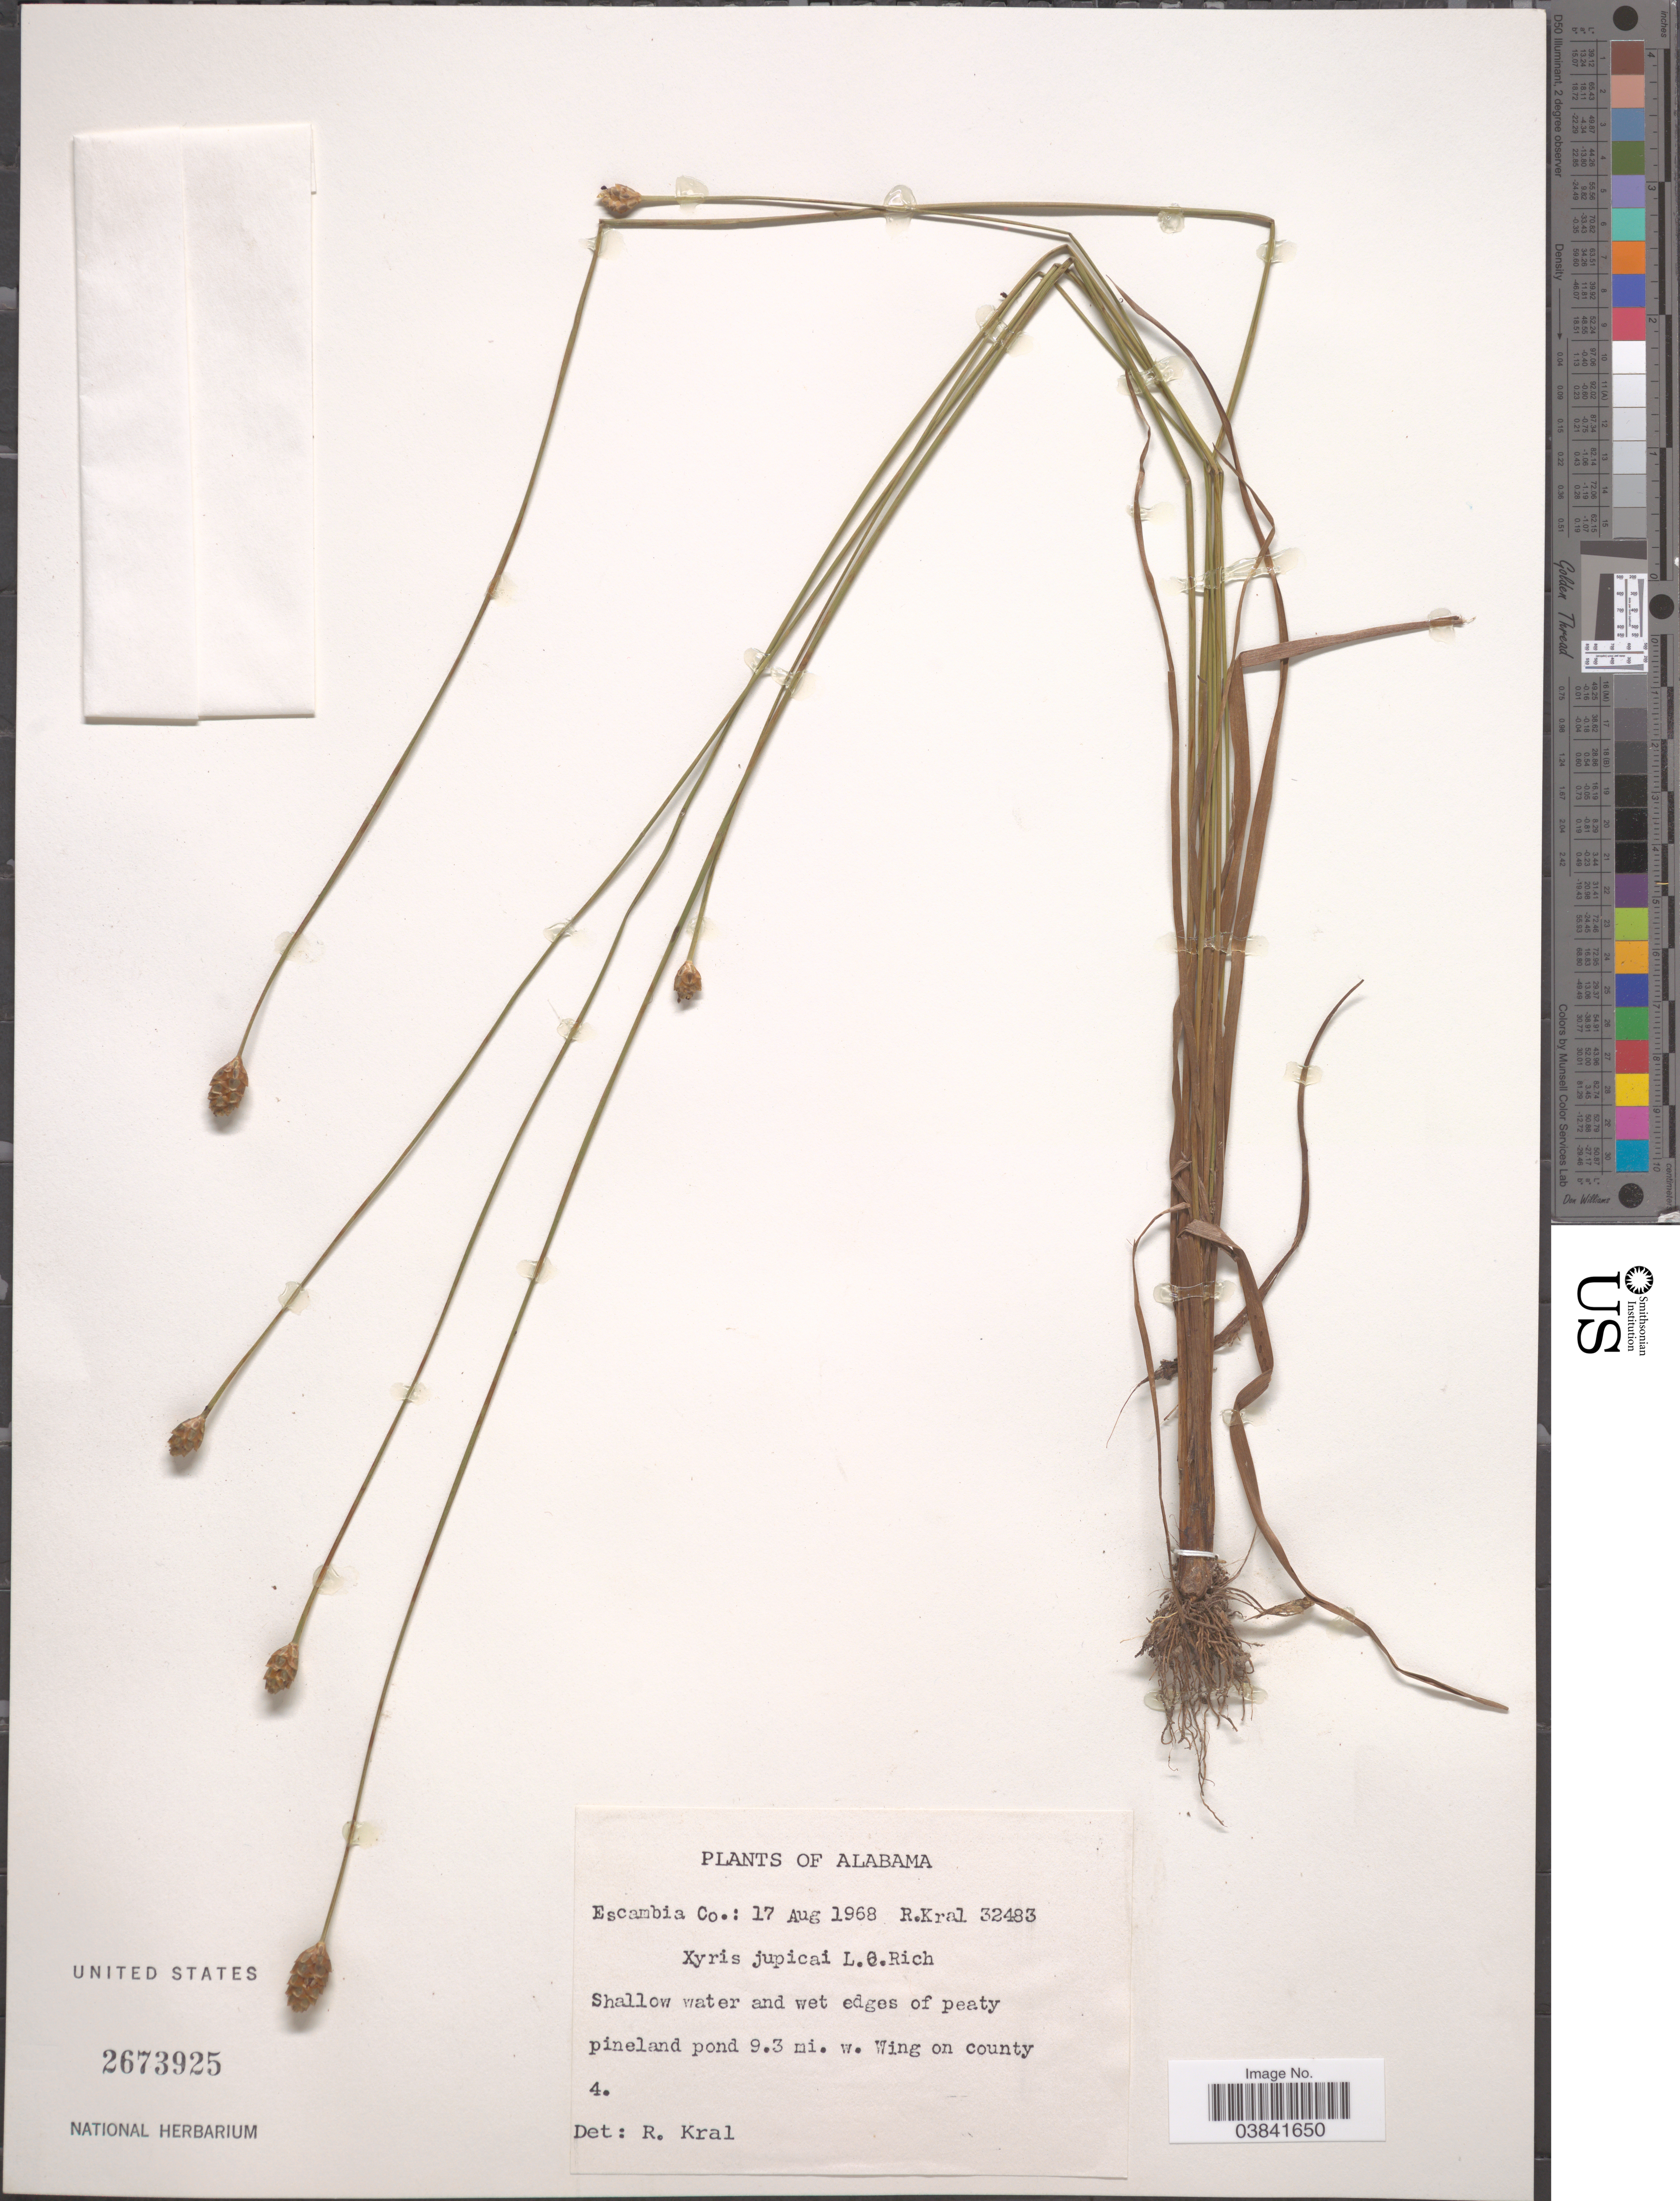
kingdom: Plantae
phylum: Tracheophyta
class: Liliopsida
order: Poales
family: Xyridaceae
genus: Xyris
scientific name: Xyris jupicai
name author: Rich.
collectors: R. Kral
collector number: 32483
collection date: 1968-08-17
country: United States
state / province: Alabama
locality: Escambia Co.: Shallow water and wet edges of peaty pineland pond 9.3 mi. w. Wing on county 4.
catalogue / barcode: US 2673925